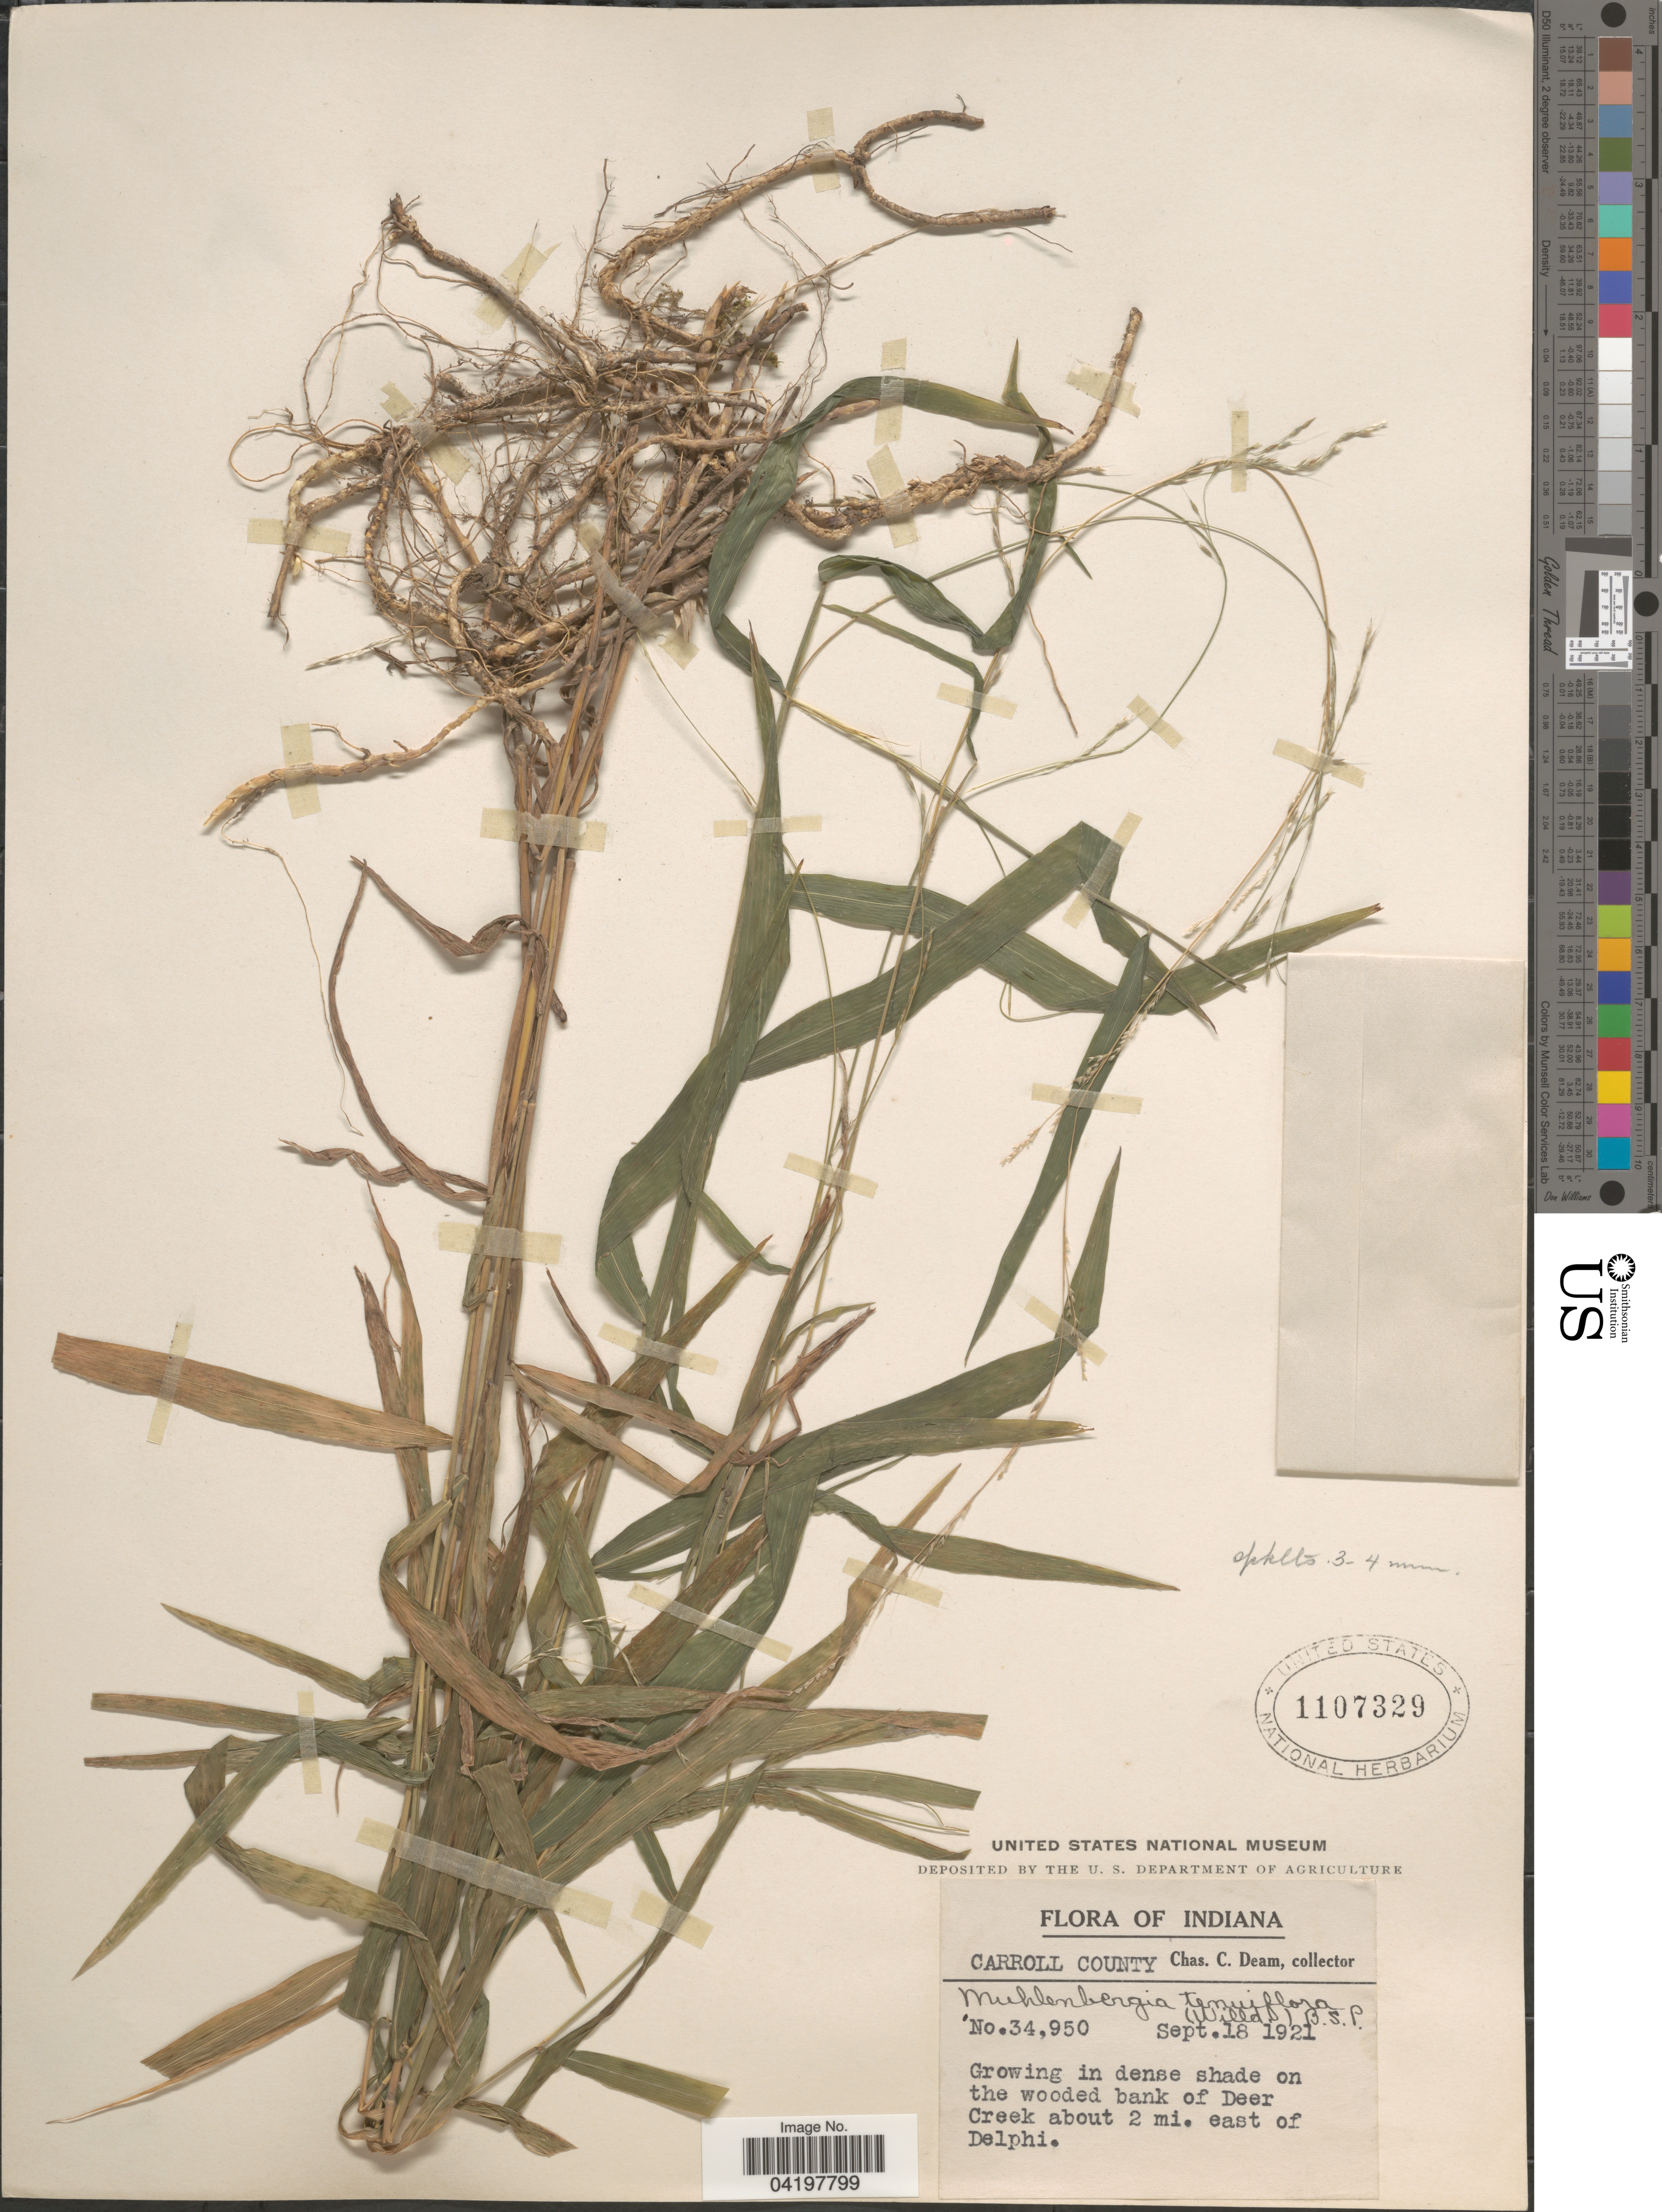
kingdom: Plantae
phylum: Tracheophyta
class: Liliopsida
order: Poales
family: Poaceae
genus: Muhlenbergia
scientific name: Muhlenbergia tenuiflora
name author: (Willd.) Britton, Stearns & Poggenb.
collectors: C. C. Deam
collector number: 34950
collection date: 1921-09-18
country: United States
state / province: Indiana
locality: Carroll County. In dense shade on the wooded bank of Deer Creek about 2 mi. east of Delphi.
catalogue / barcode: US 1107329